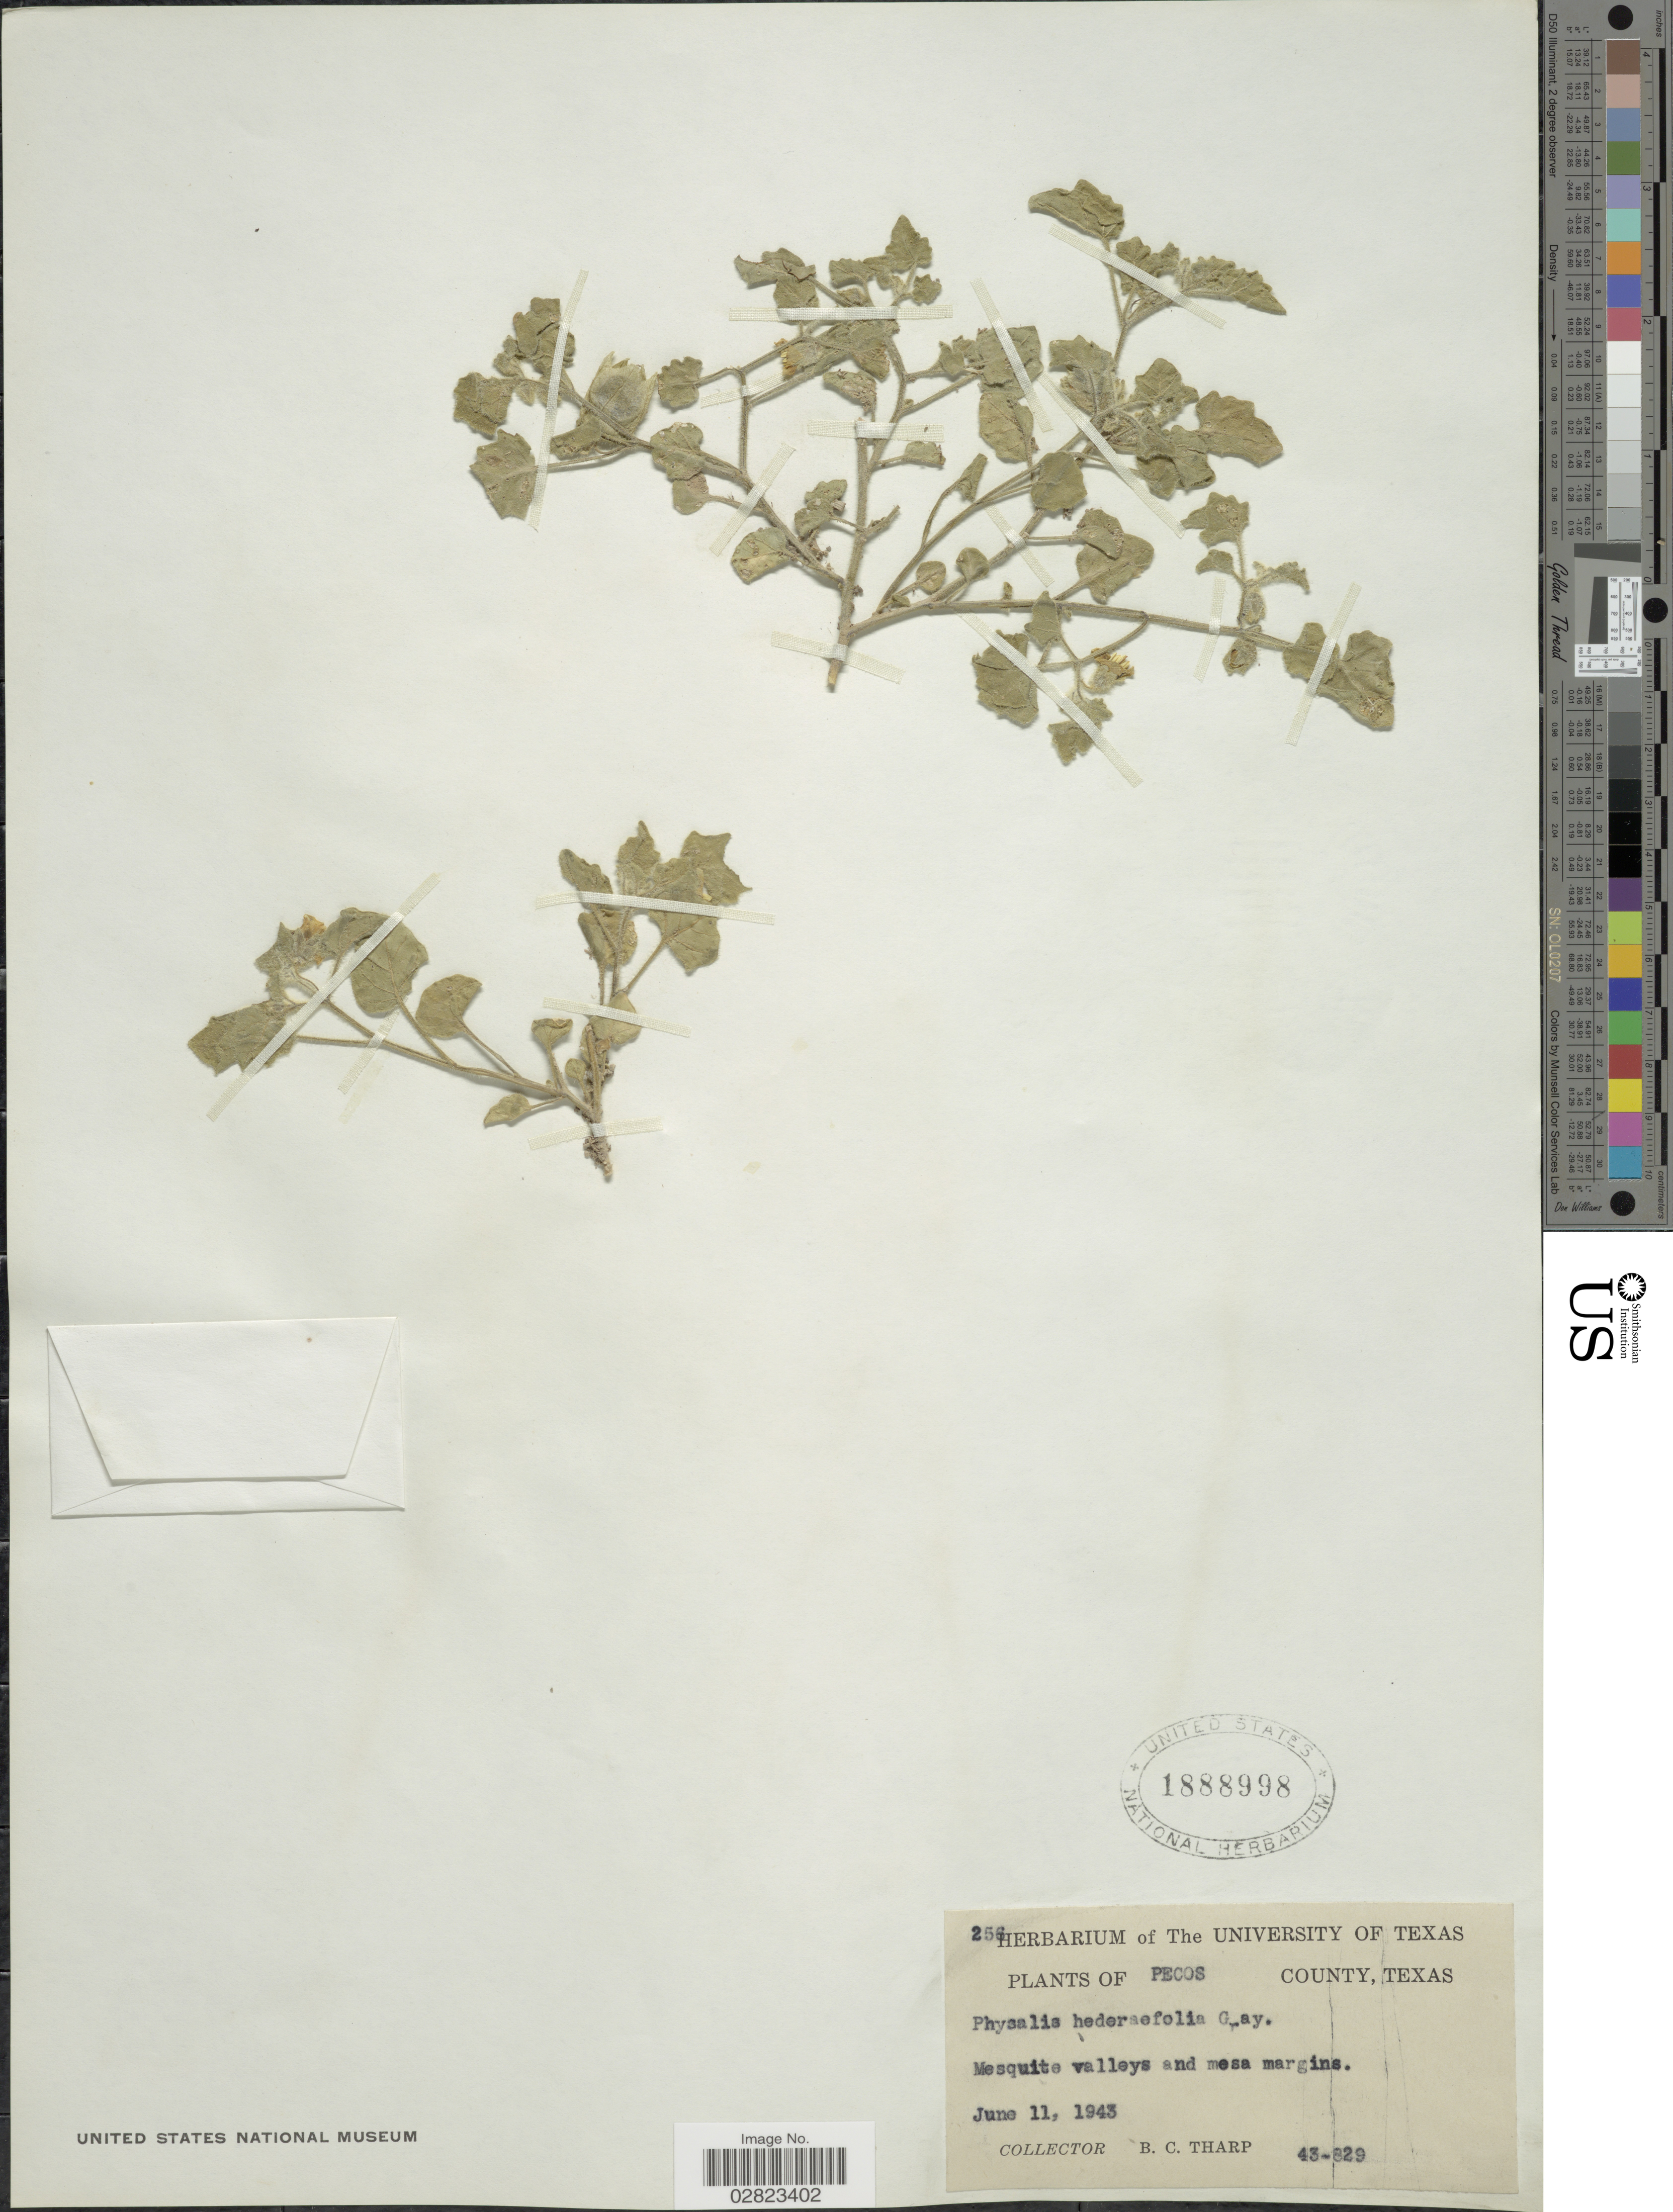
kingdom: Plantae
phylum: Tracheophyta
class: Magnoliopsida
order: Solanales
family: Solanaceae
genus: Physalis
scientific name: Physalis hederifolia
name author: A. Gray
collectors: B. C. Tharp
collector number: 256/43-829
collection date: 1943-06-11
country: United States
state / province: Texas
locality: Pecos County. Mesquite valleys and mesa margins.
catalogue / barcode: US 1888998